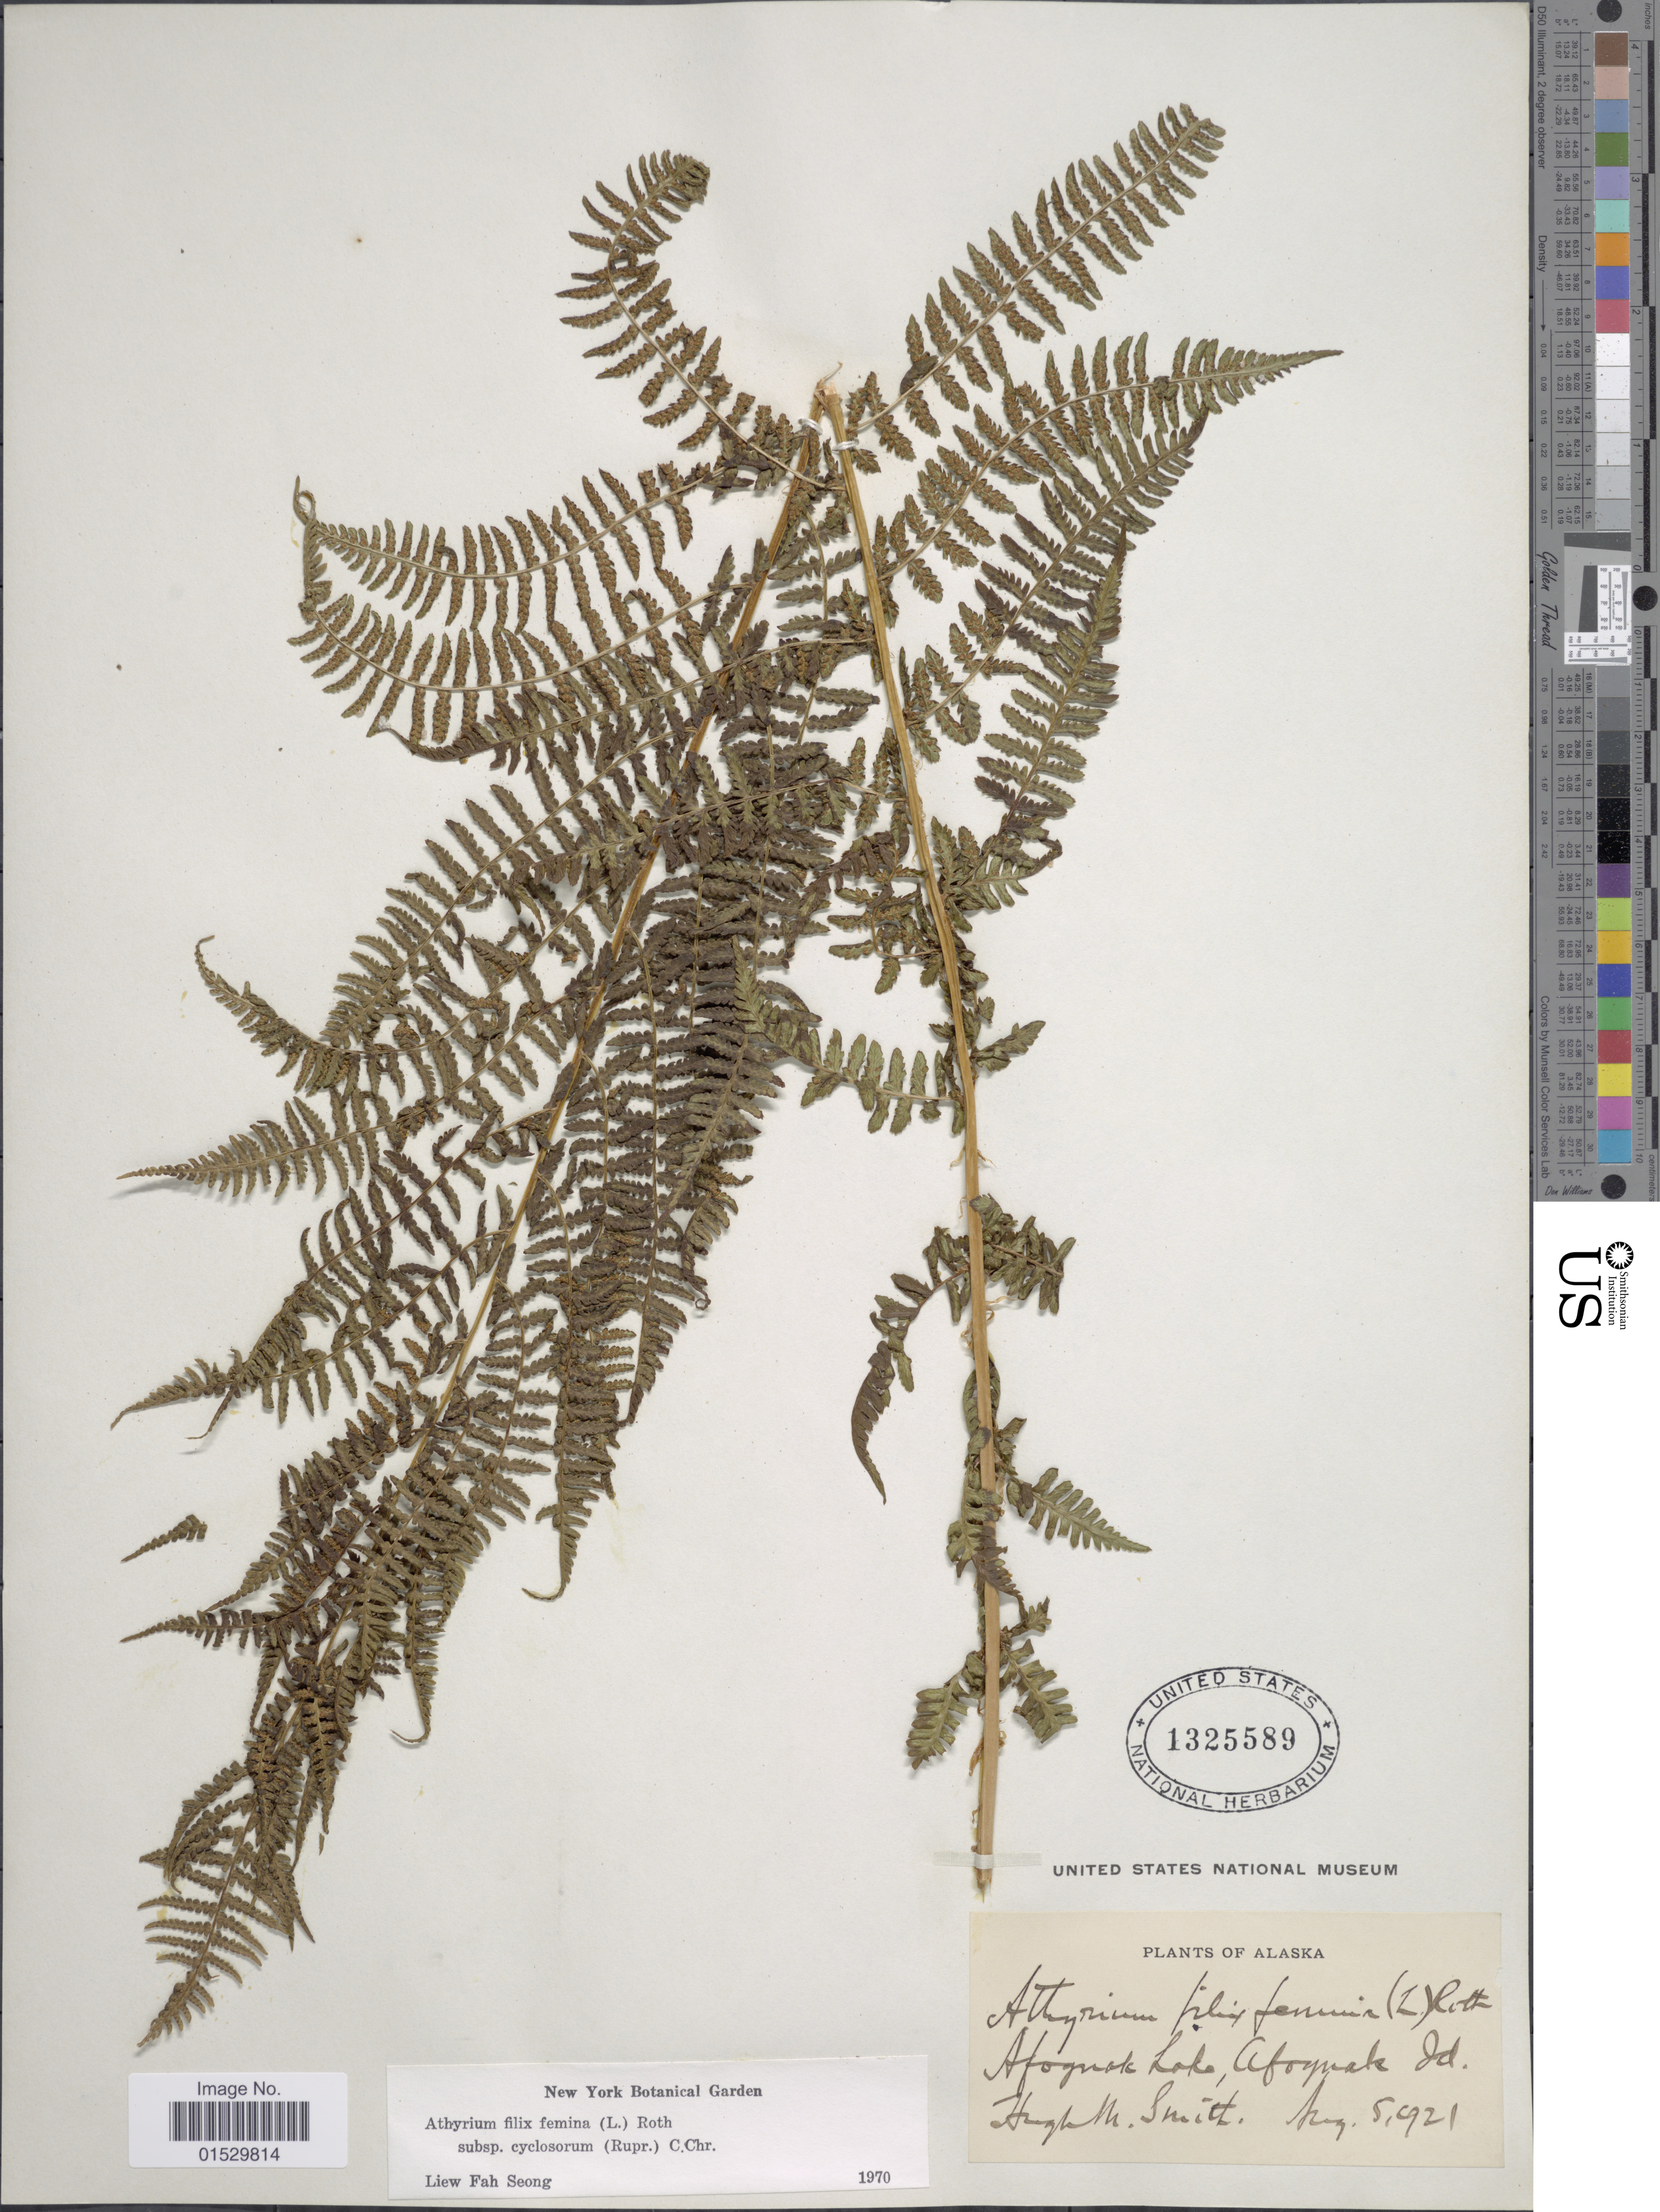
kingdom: Plantae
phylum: Tracheophyta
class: Polypodiopsida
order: Polypodiales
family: Athyriaceae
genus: Athyrium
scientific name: Athyrium filix-femina subsp. cyclosorum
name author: (Rupr.) C. Chr.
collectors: H. M. Smith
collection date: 1921-08-05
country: United States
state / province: Alaska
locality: Afognak Lake, Afognak Rd.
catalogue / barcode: US 1325589